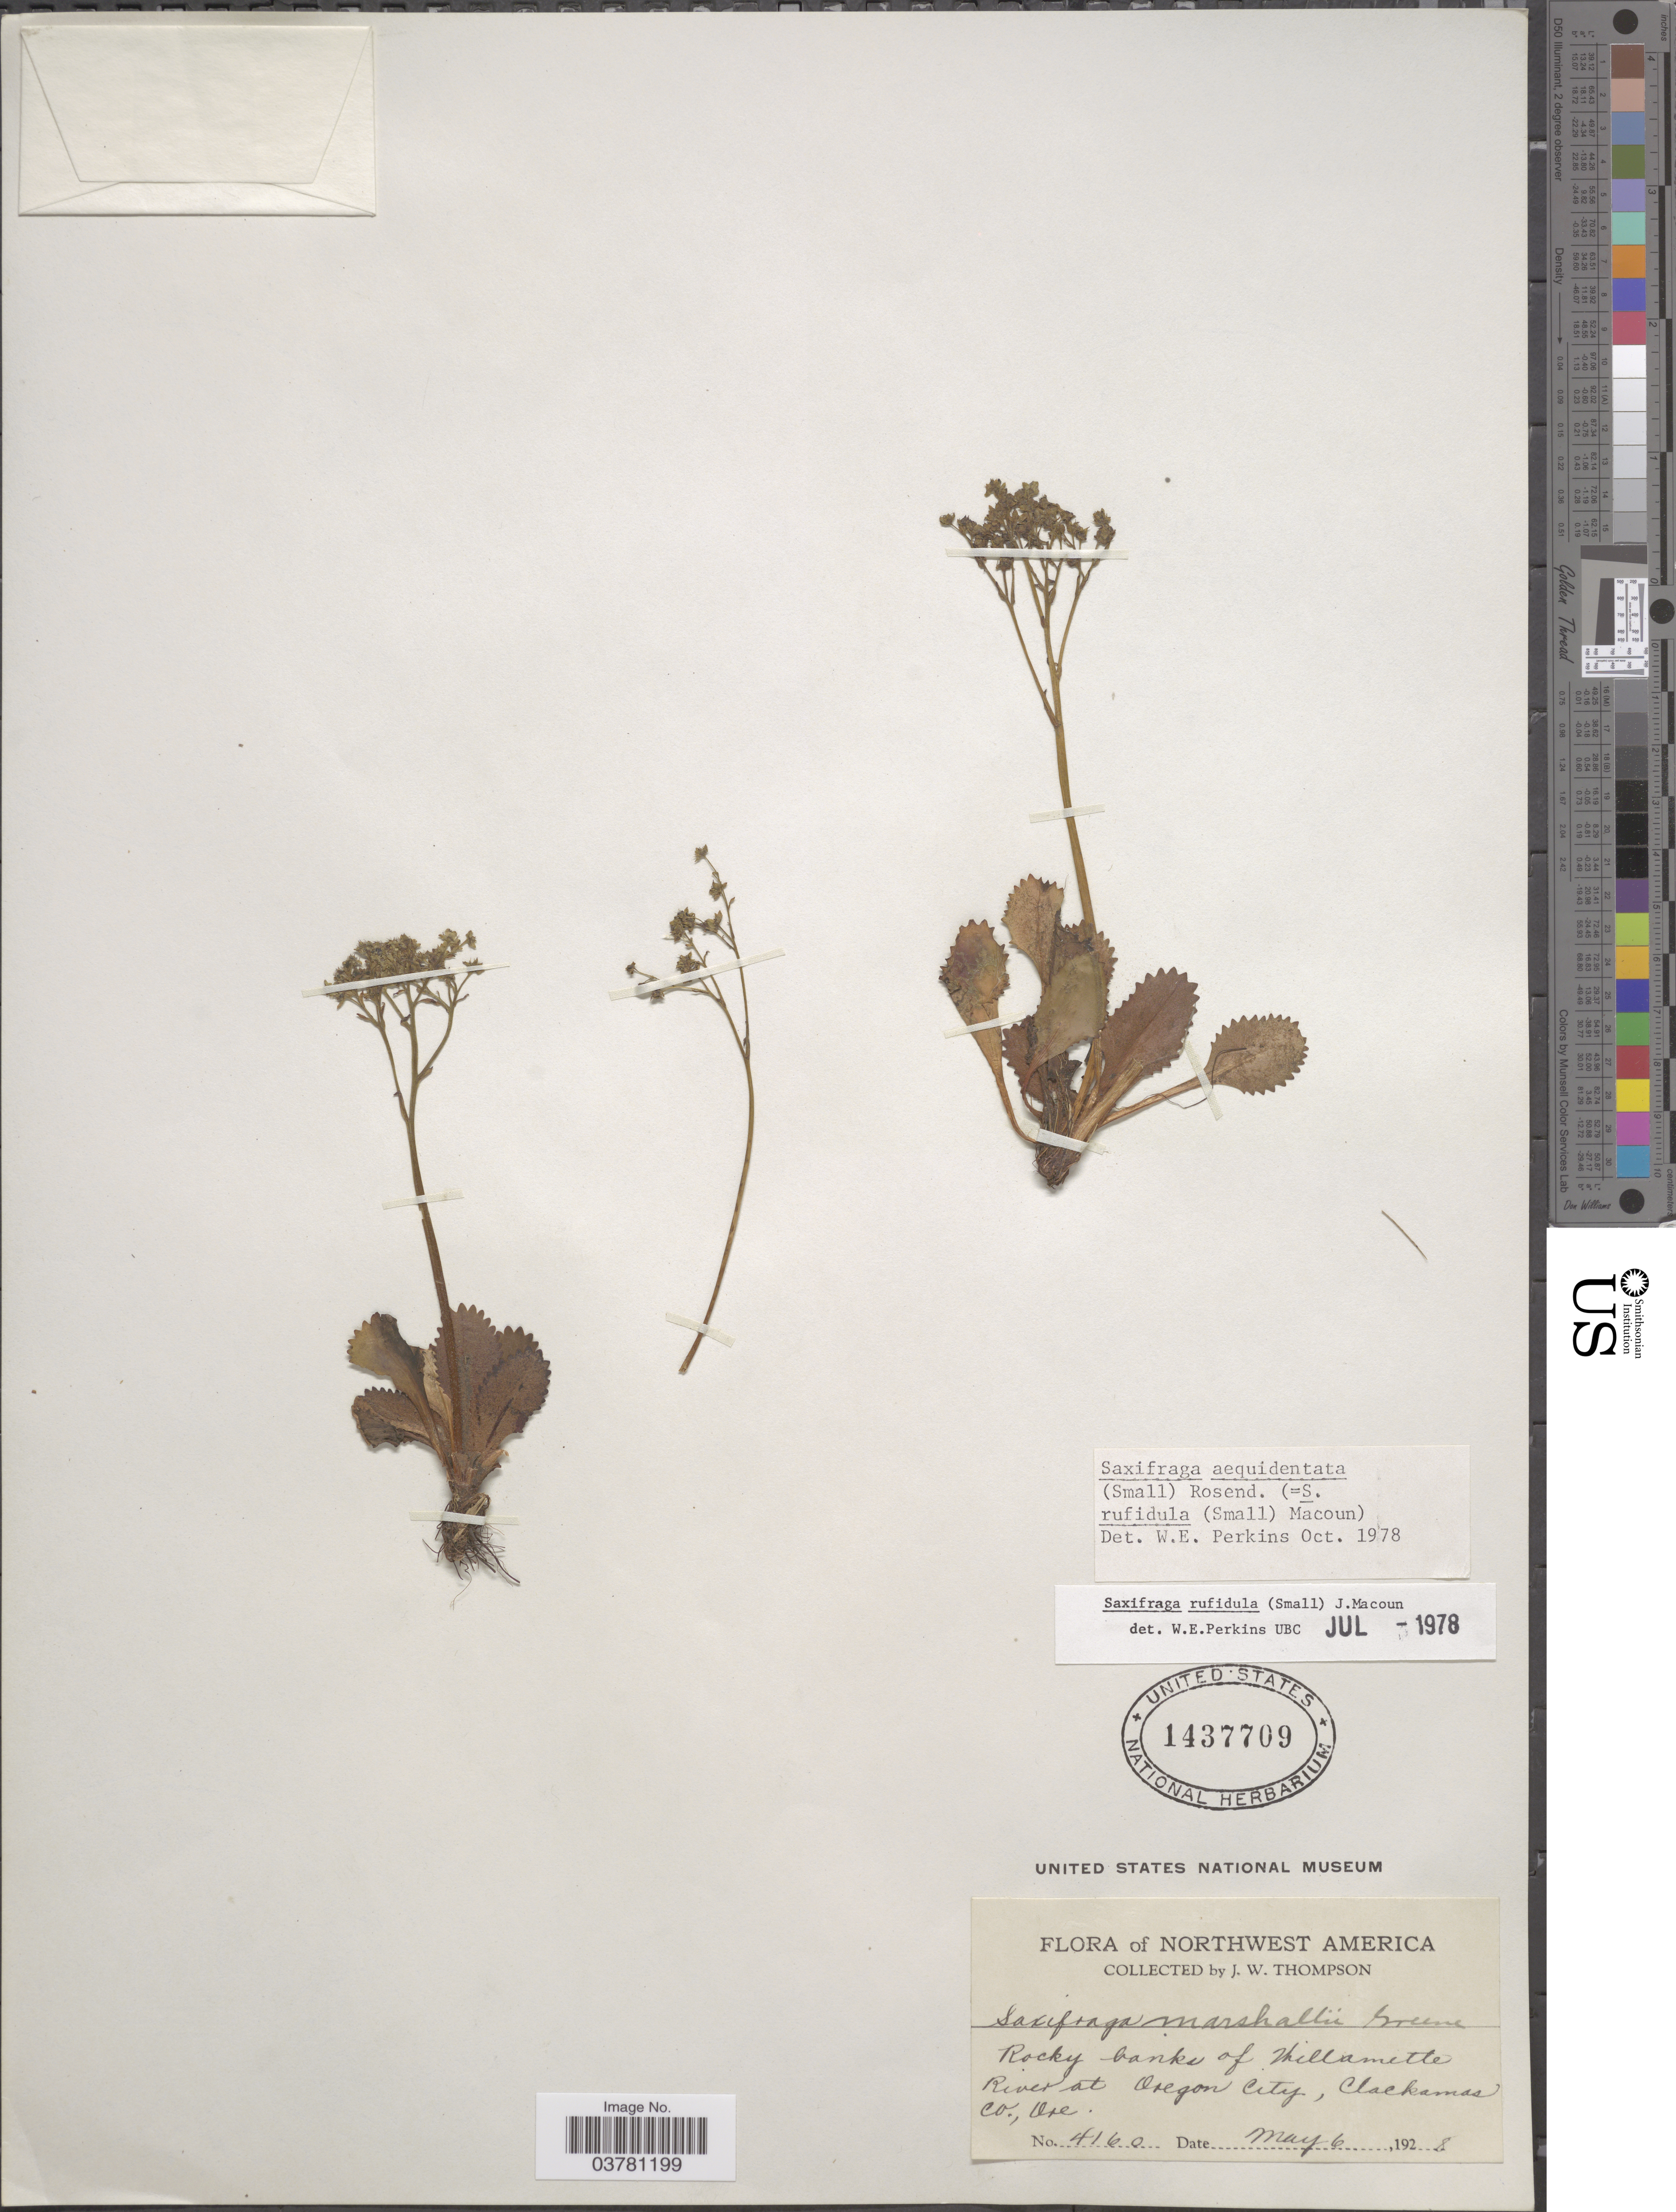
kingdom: Plantae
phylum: Tracheophyta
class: Magnoliopsida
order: Saxifragales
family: Saxifragaceae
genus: Micranthes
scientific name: Micranthes rufidula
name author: Small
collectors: J. Thompson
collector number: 4160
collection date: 1928-05-06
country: United States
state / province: Oregon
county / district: Clackamas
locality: Rocky banks of Willamette River at Oregon City, Clackamas Co.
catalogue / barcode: US 1437709